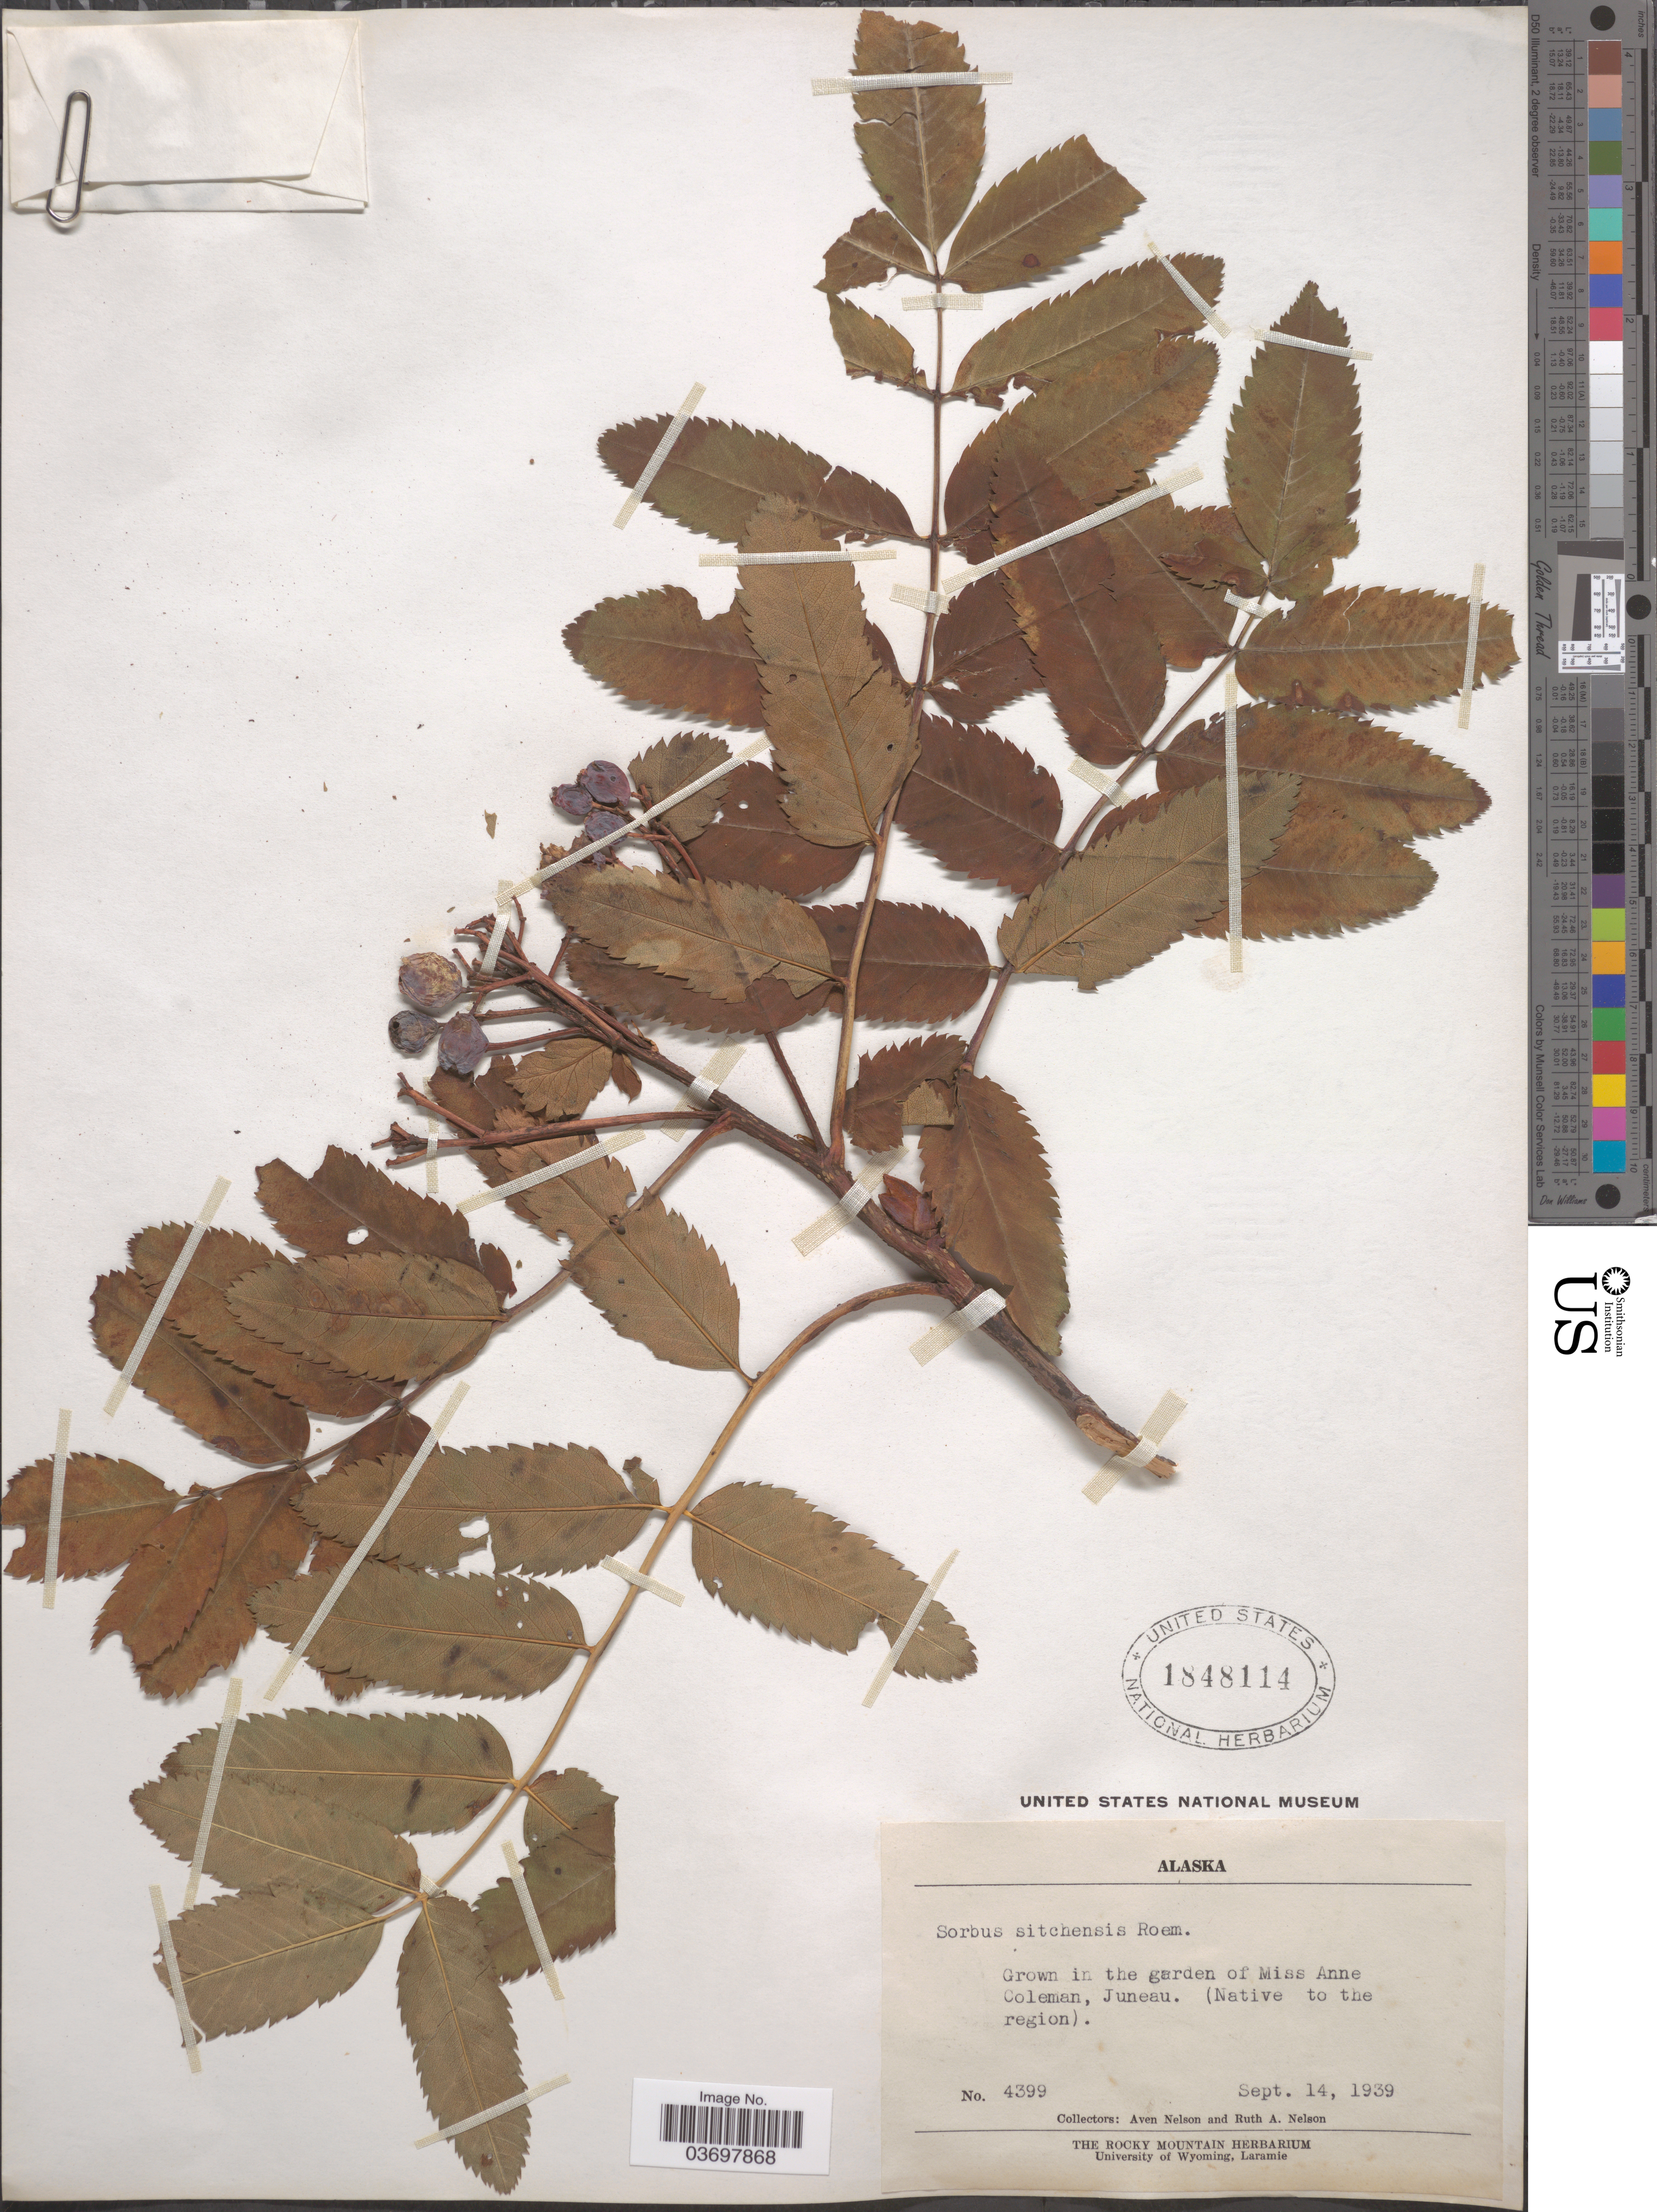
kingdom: Plantae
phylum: Tracheophyta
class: Magnoliopsida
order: Rosales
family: Rosaceae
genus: Sorbus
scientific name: Sorbus sitchensis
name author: M. Roem.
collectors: A. Nelson & R. A. Nelson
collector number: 4399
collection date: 1939-09-14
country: United States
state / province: Alaska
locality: In the garden of Miss Anne Coleman, Juneau. (Native to the region).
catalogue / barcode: US 1848114